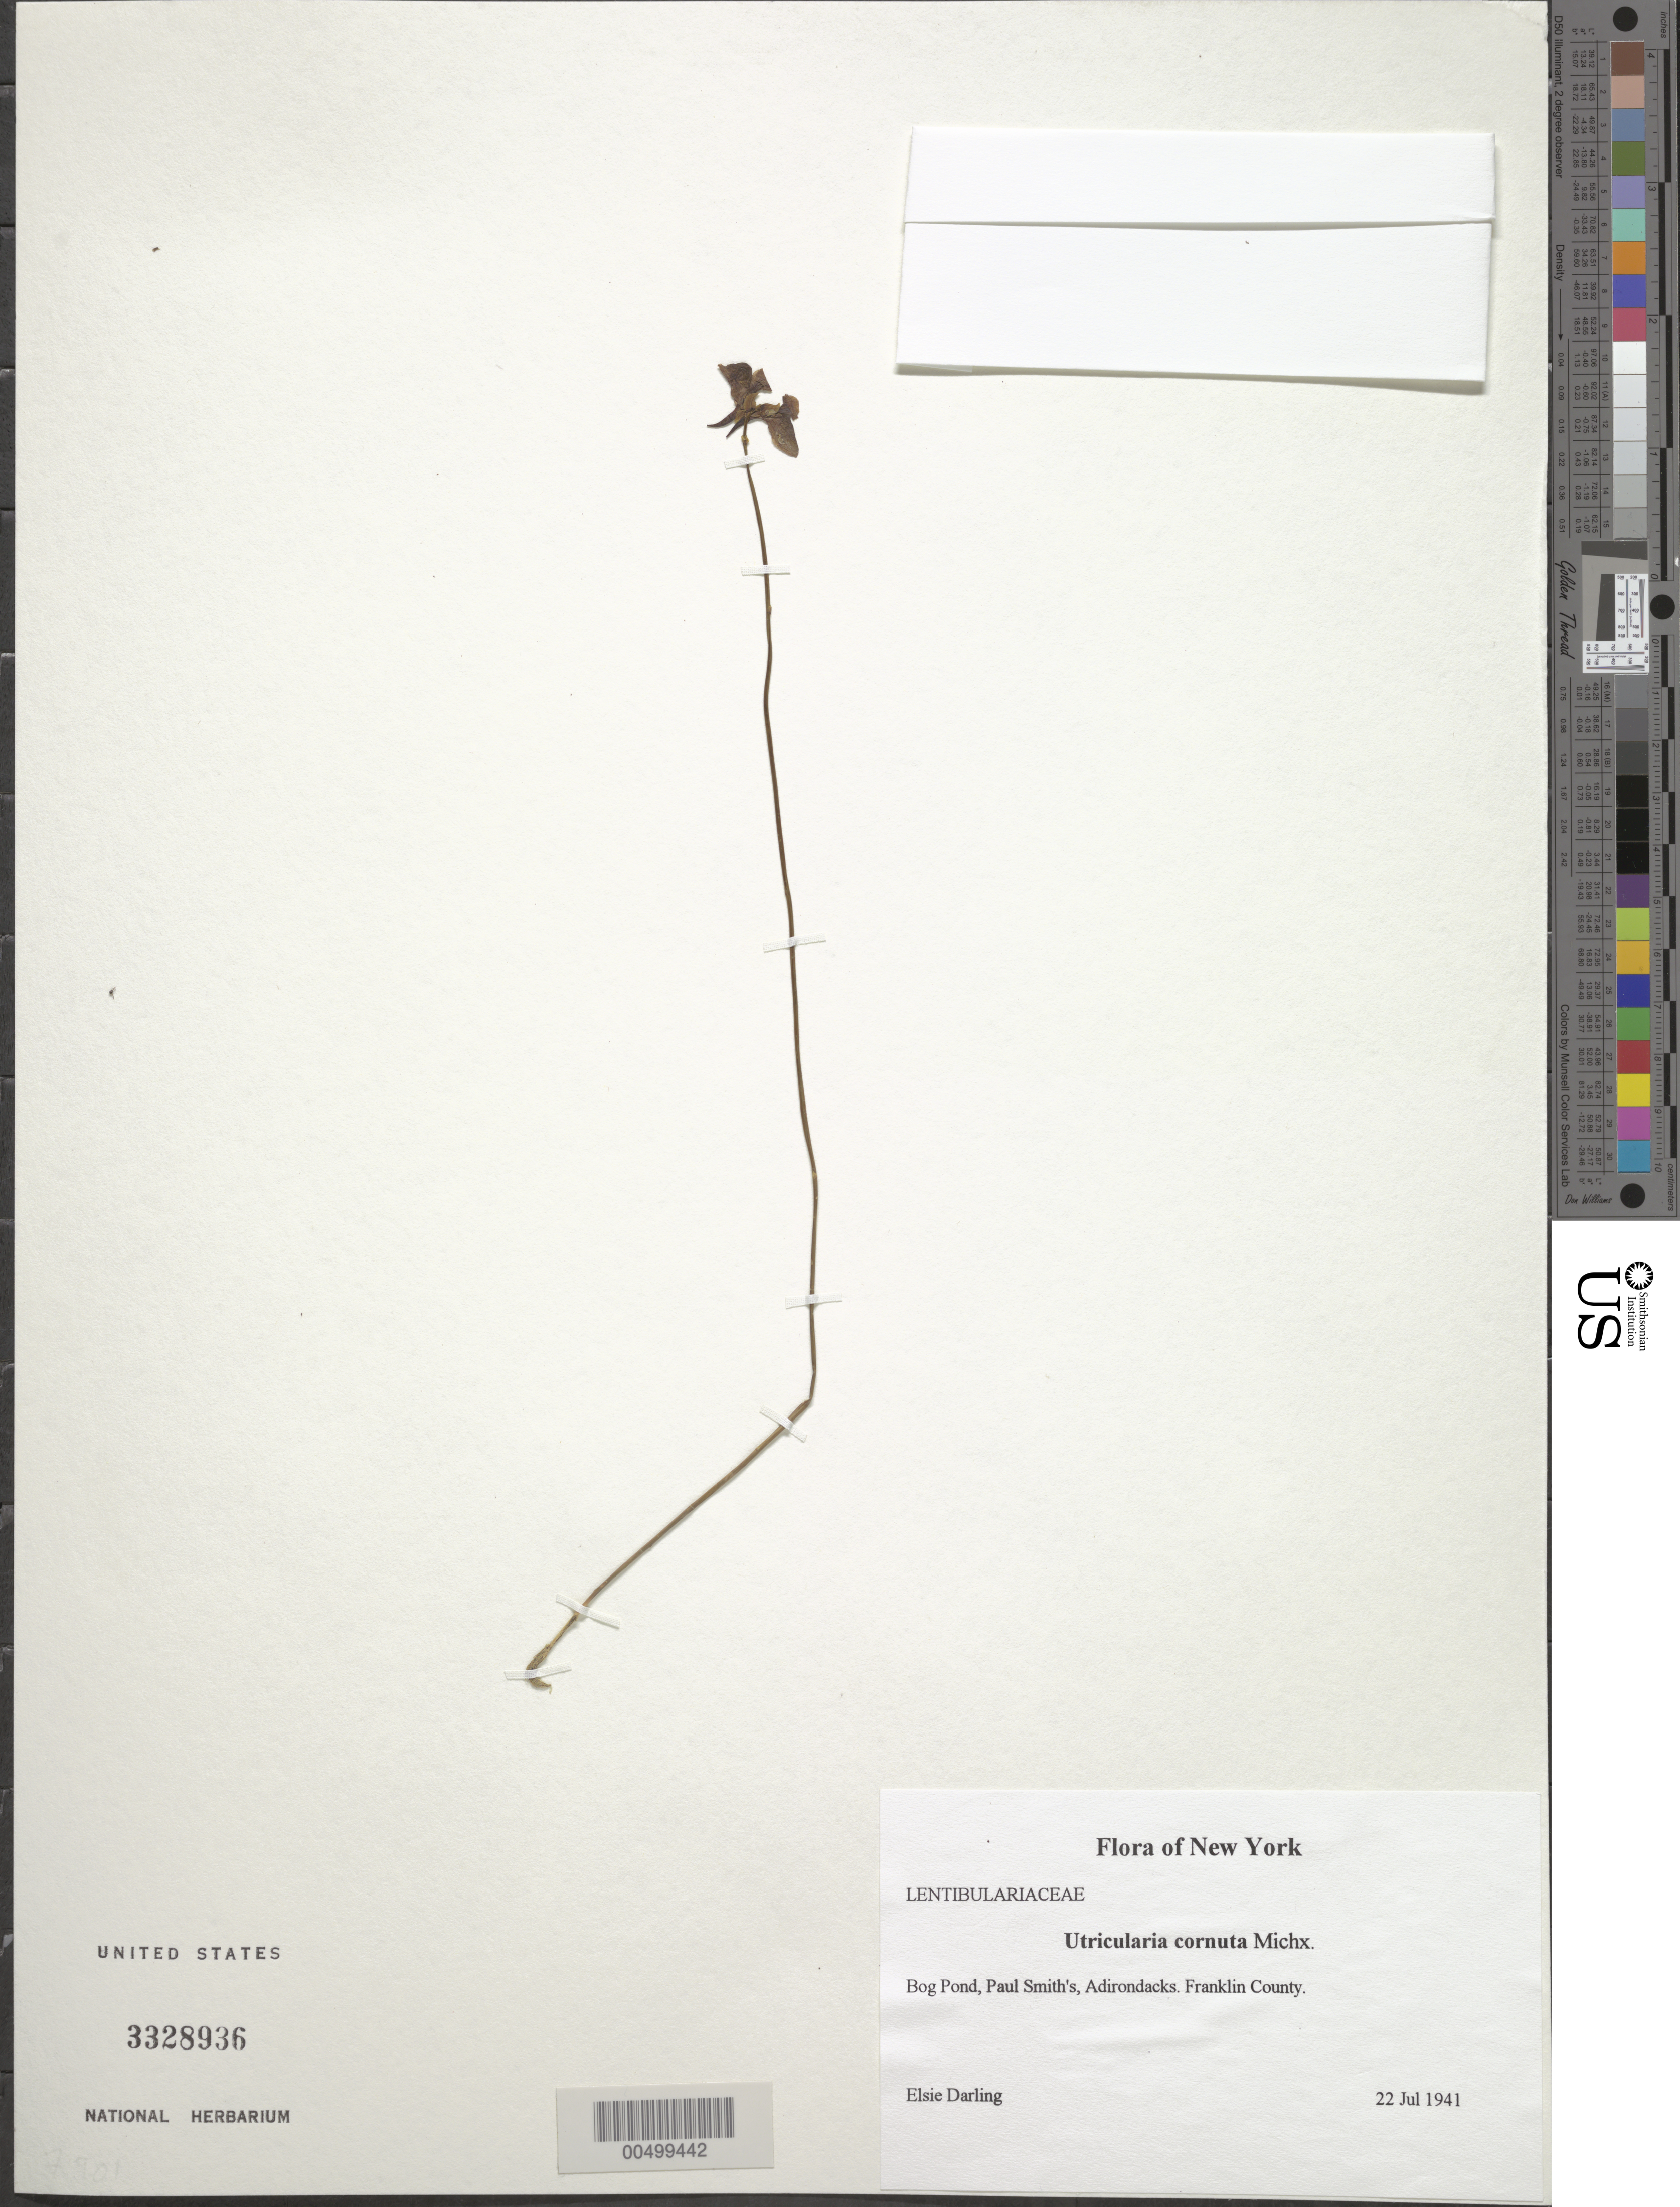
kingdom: Plantae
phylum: Tracheophyta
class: Magnoliopsida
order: Lamiales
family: Lentibulariaceae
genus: Utricularia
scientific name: Utricularia cornuta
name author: Michx.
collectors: E. Darling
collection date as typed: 22 Jul 1941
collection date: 1941-07-22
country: United States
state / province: New York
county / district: Franklin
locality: Bog Pond, Paul Smith's, Adirondacks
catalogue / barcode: US 3328936